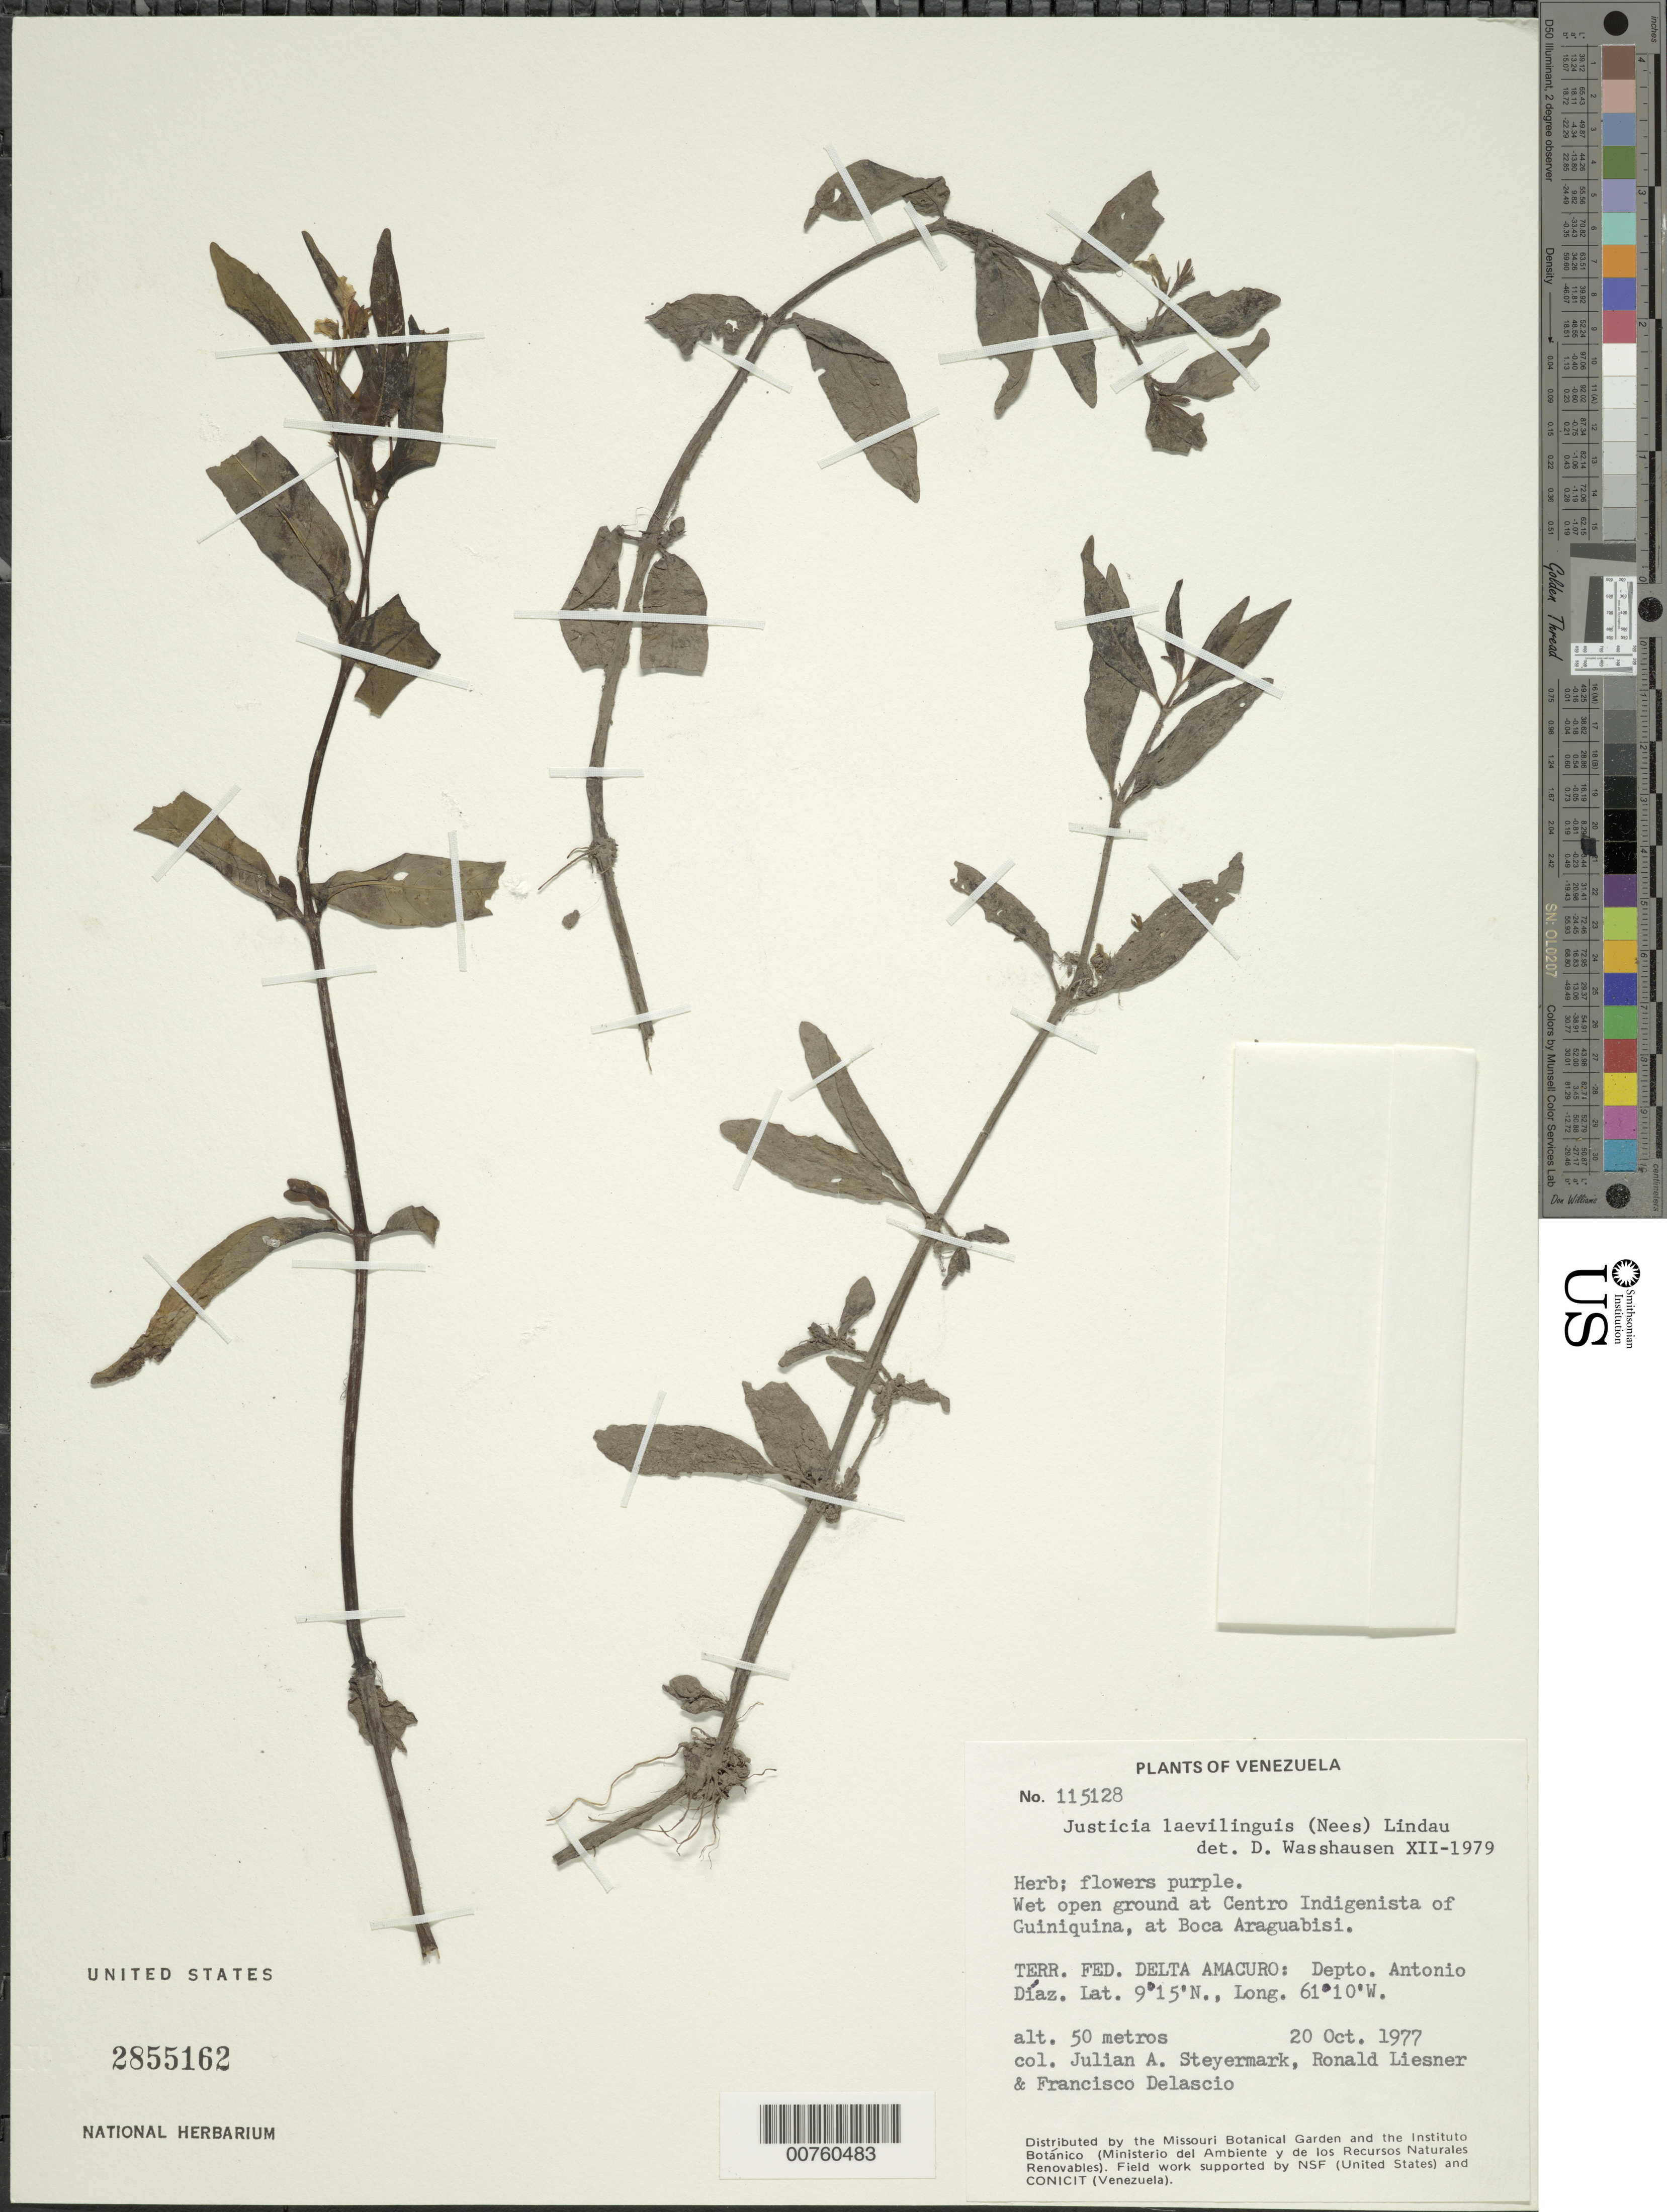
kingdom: Plantae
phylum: Tracheophyta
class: Magnoliopsida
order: Lamiales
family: Acanthaceae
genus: Justicia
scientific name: Justicia laevilinguis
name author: (Nees) Lindau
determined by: Wasshausen, Dieter C., (BOT), Smithsonian Institution - National Museum of Natural History (UNITED STATES)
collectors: J. Steyermark, R. L. Liesner & F. Delascio C.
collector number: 115127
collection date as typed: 20-Oct-77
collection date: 1977-10-20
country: Venezuela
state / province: Delta Amacuro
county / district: Antonio Díaz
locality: Centro Indigenista of Guiniquina at Boca Araguabisi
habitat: Wet open ground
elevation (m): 50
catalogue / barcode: US 2855162